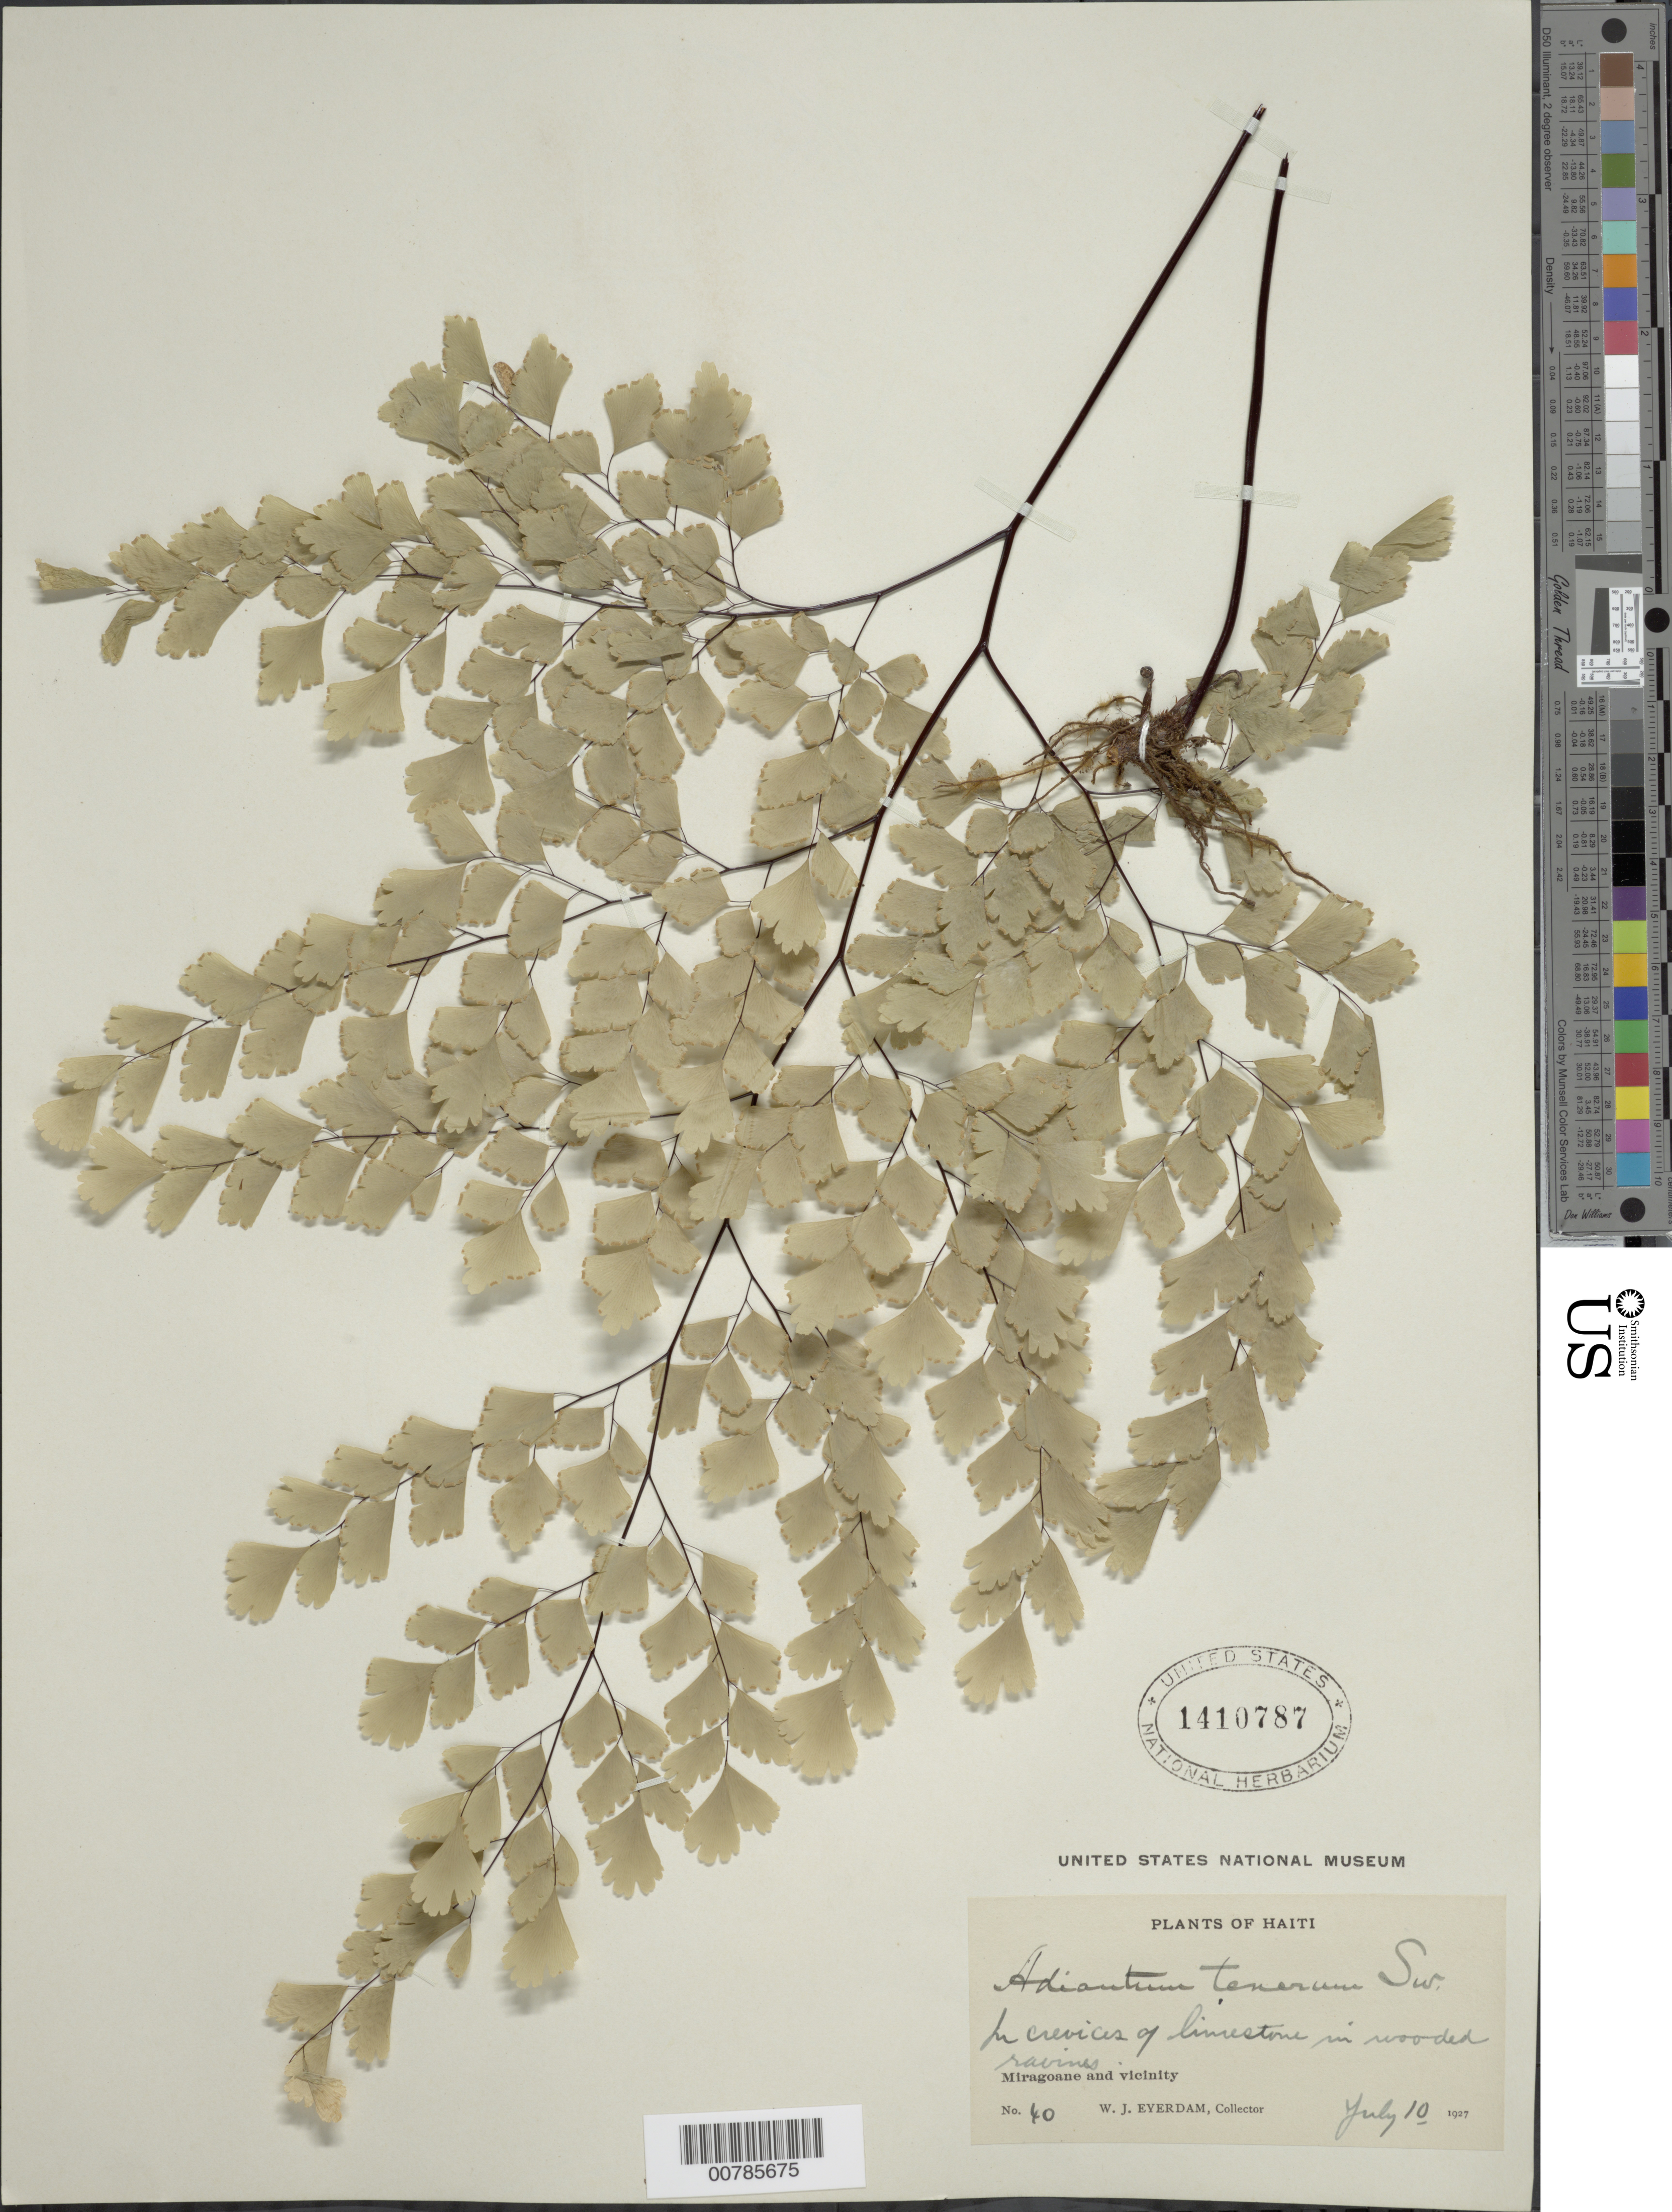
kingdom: Plantae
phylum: Tracheophyta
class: Polypodiopsida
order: Polypodiales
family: Pteridaceae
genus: Adiantum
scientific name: Adiantum tenerum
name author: Sw.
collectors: W. J. Eyerdam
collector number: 40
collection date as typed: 10 Jul 1927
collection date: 1927-07-10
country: Haiti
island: Hispaniola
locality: Miragoane and vicinity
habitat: In crevices of limestone in wooded ravines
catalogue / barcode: US 1410787